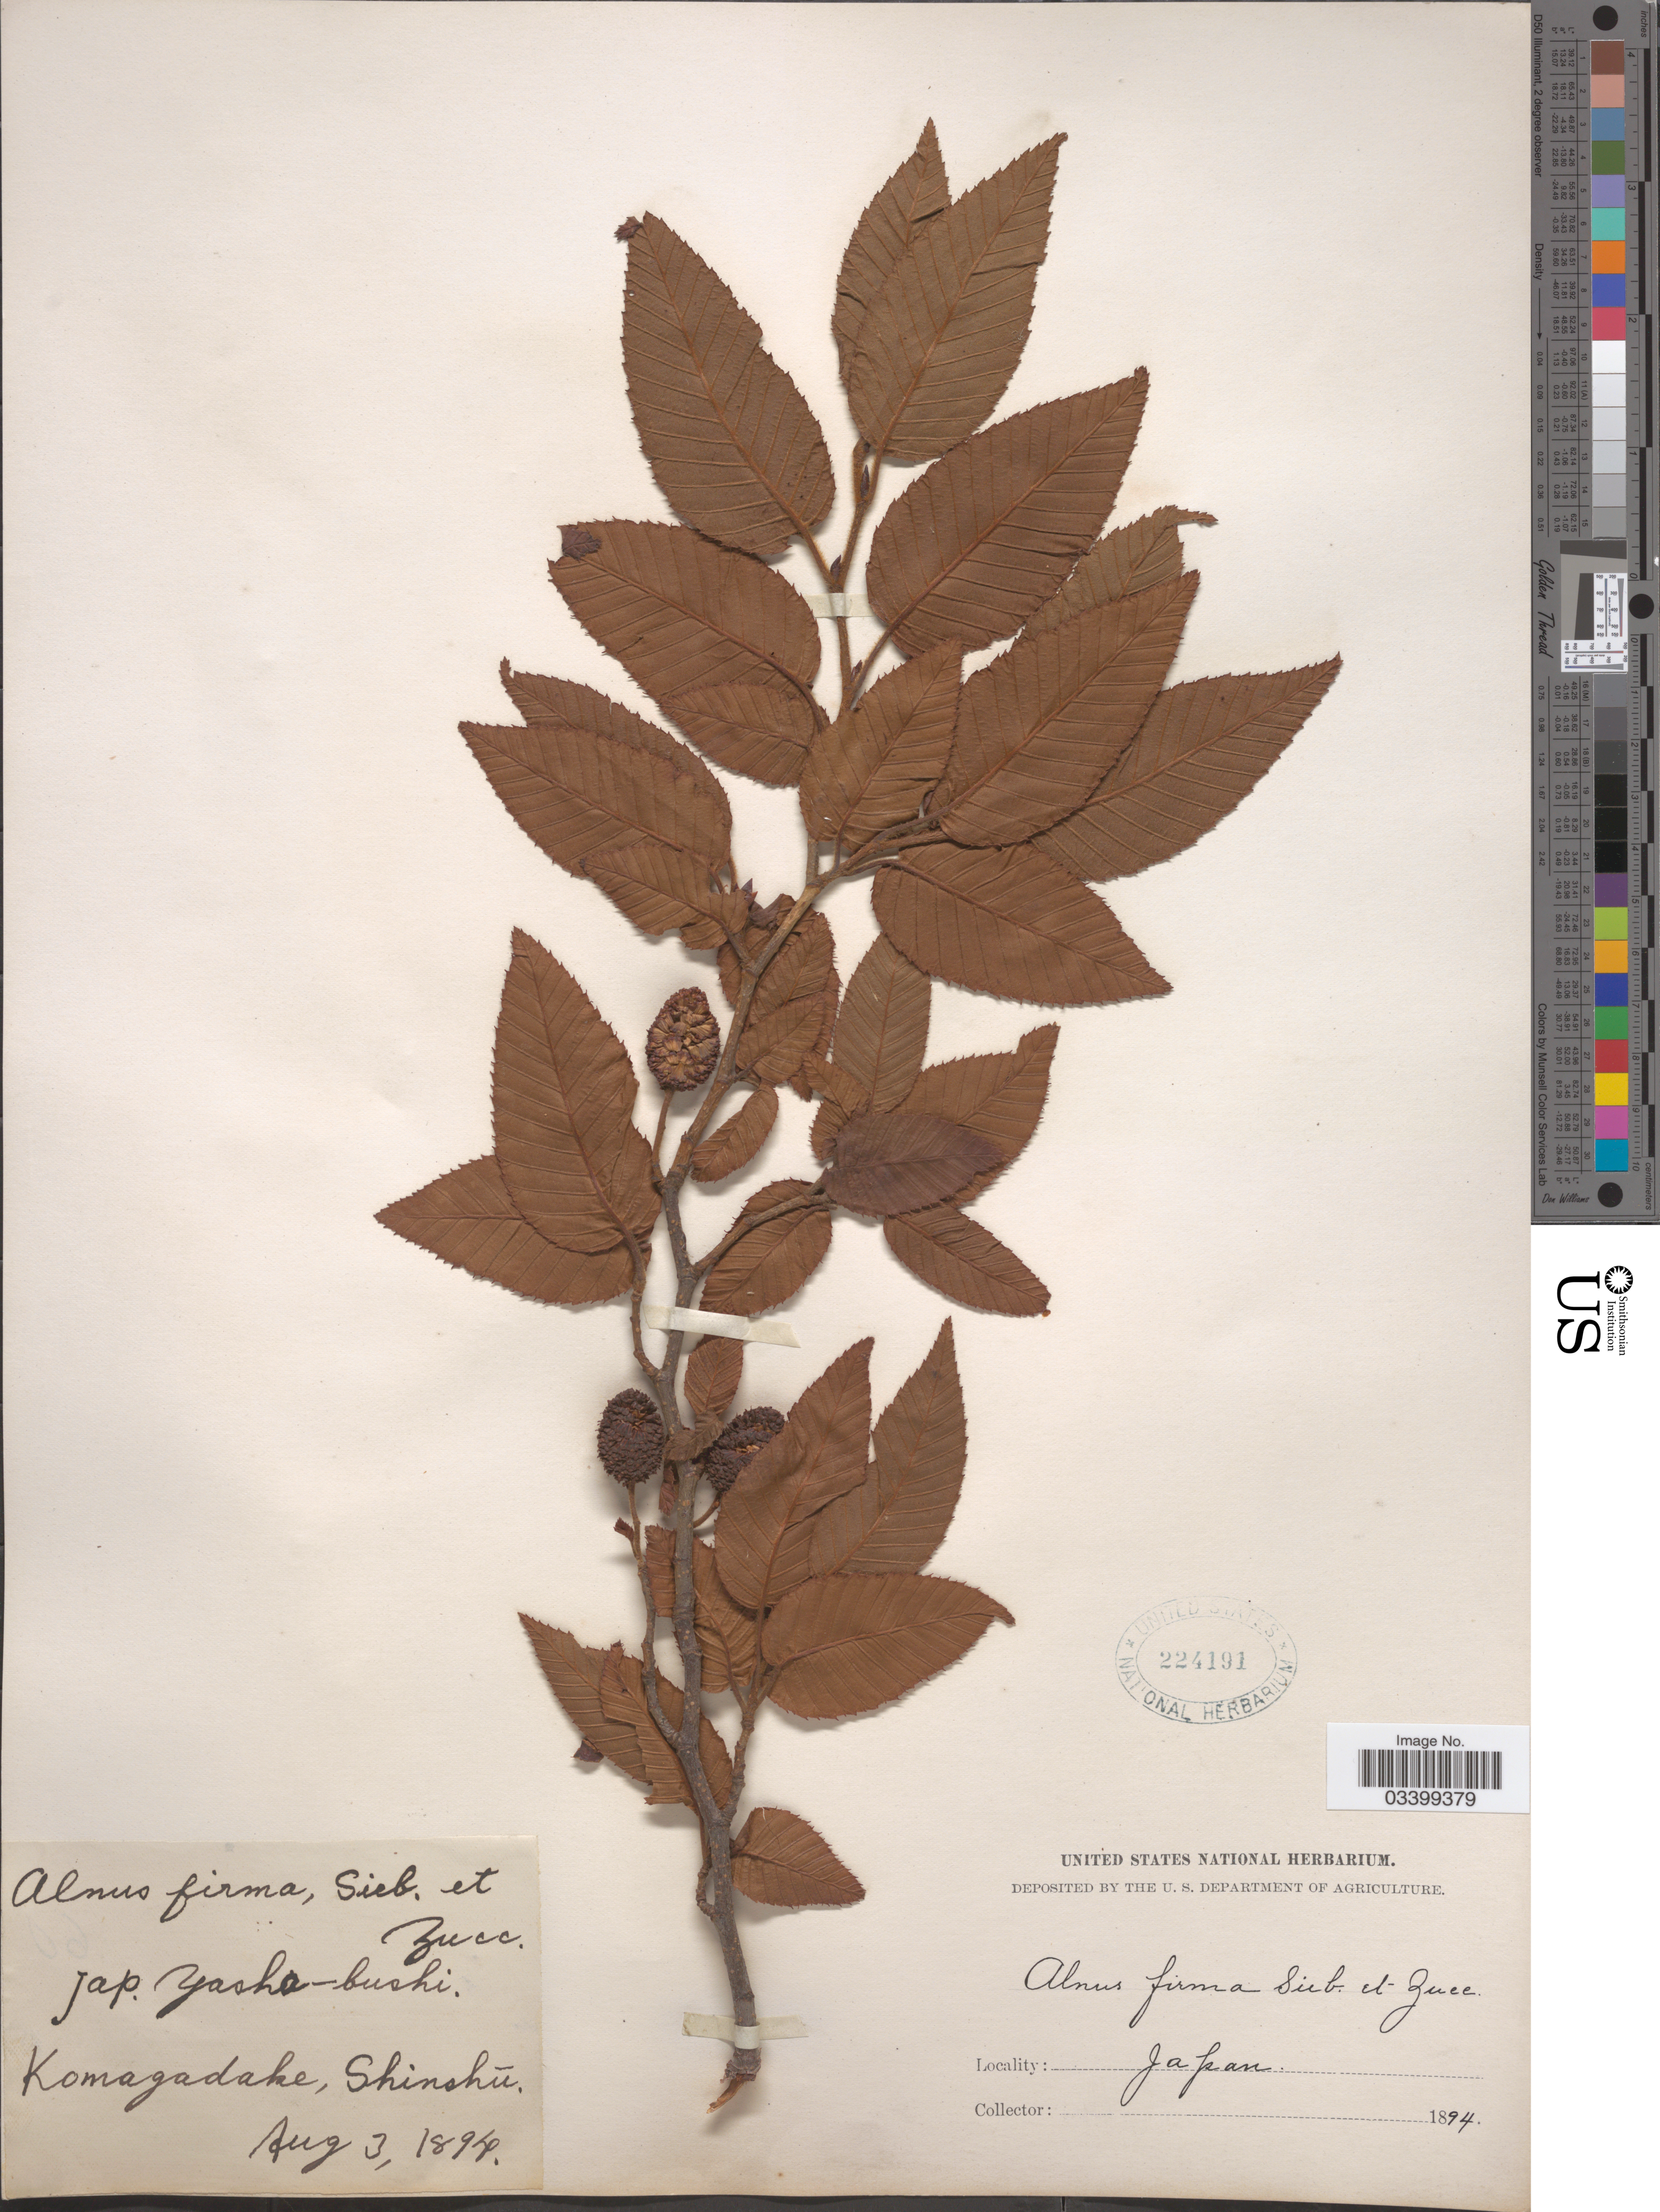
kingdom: Plantae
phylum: Tracheophyta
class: Magnoliopsida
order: Fagales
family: Betulaceae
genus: Alnus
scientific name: Alnus firma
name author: Siebold & Zucc.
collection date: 1894-08-03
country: Japan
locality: Komagadake, Shinshū.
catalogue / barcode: US 224191